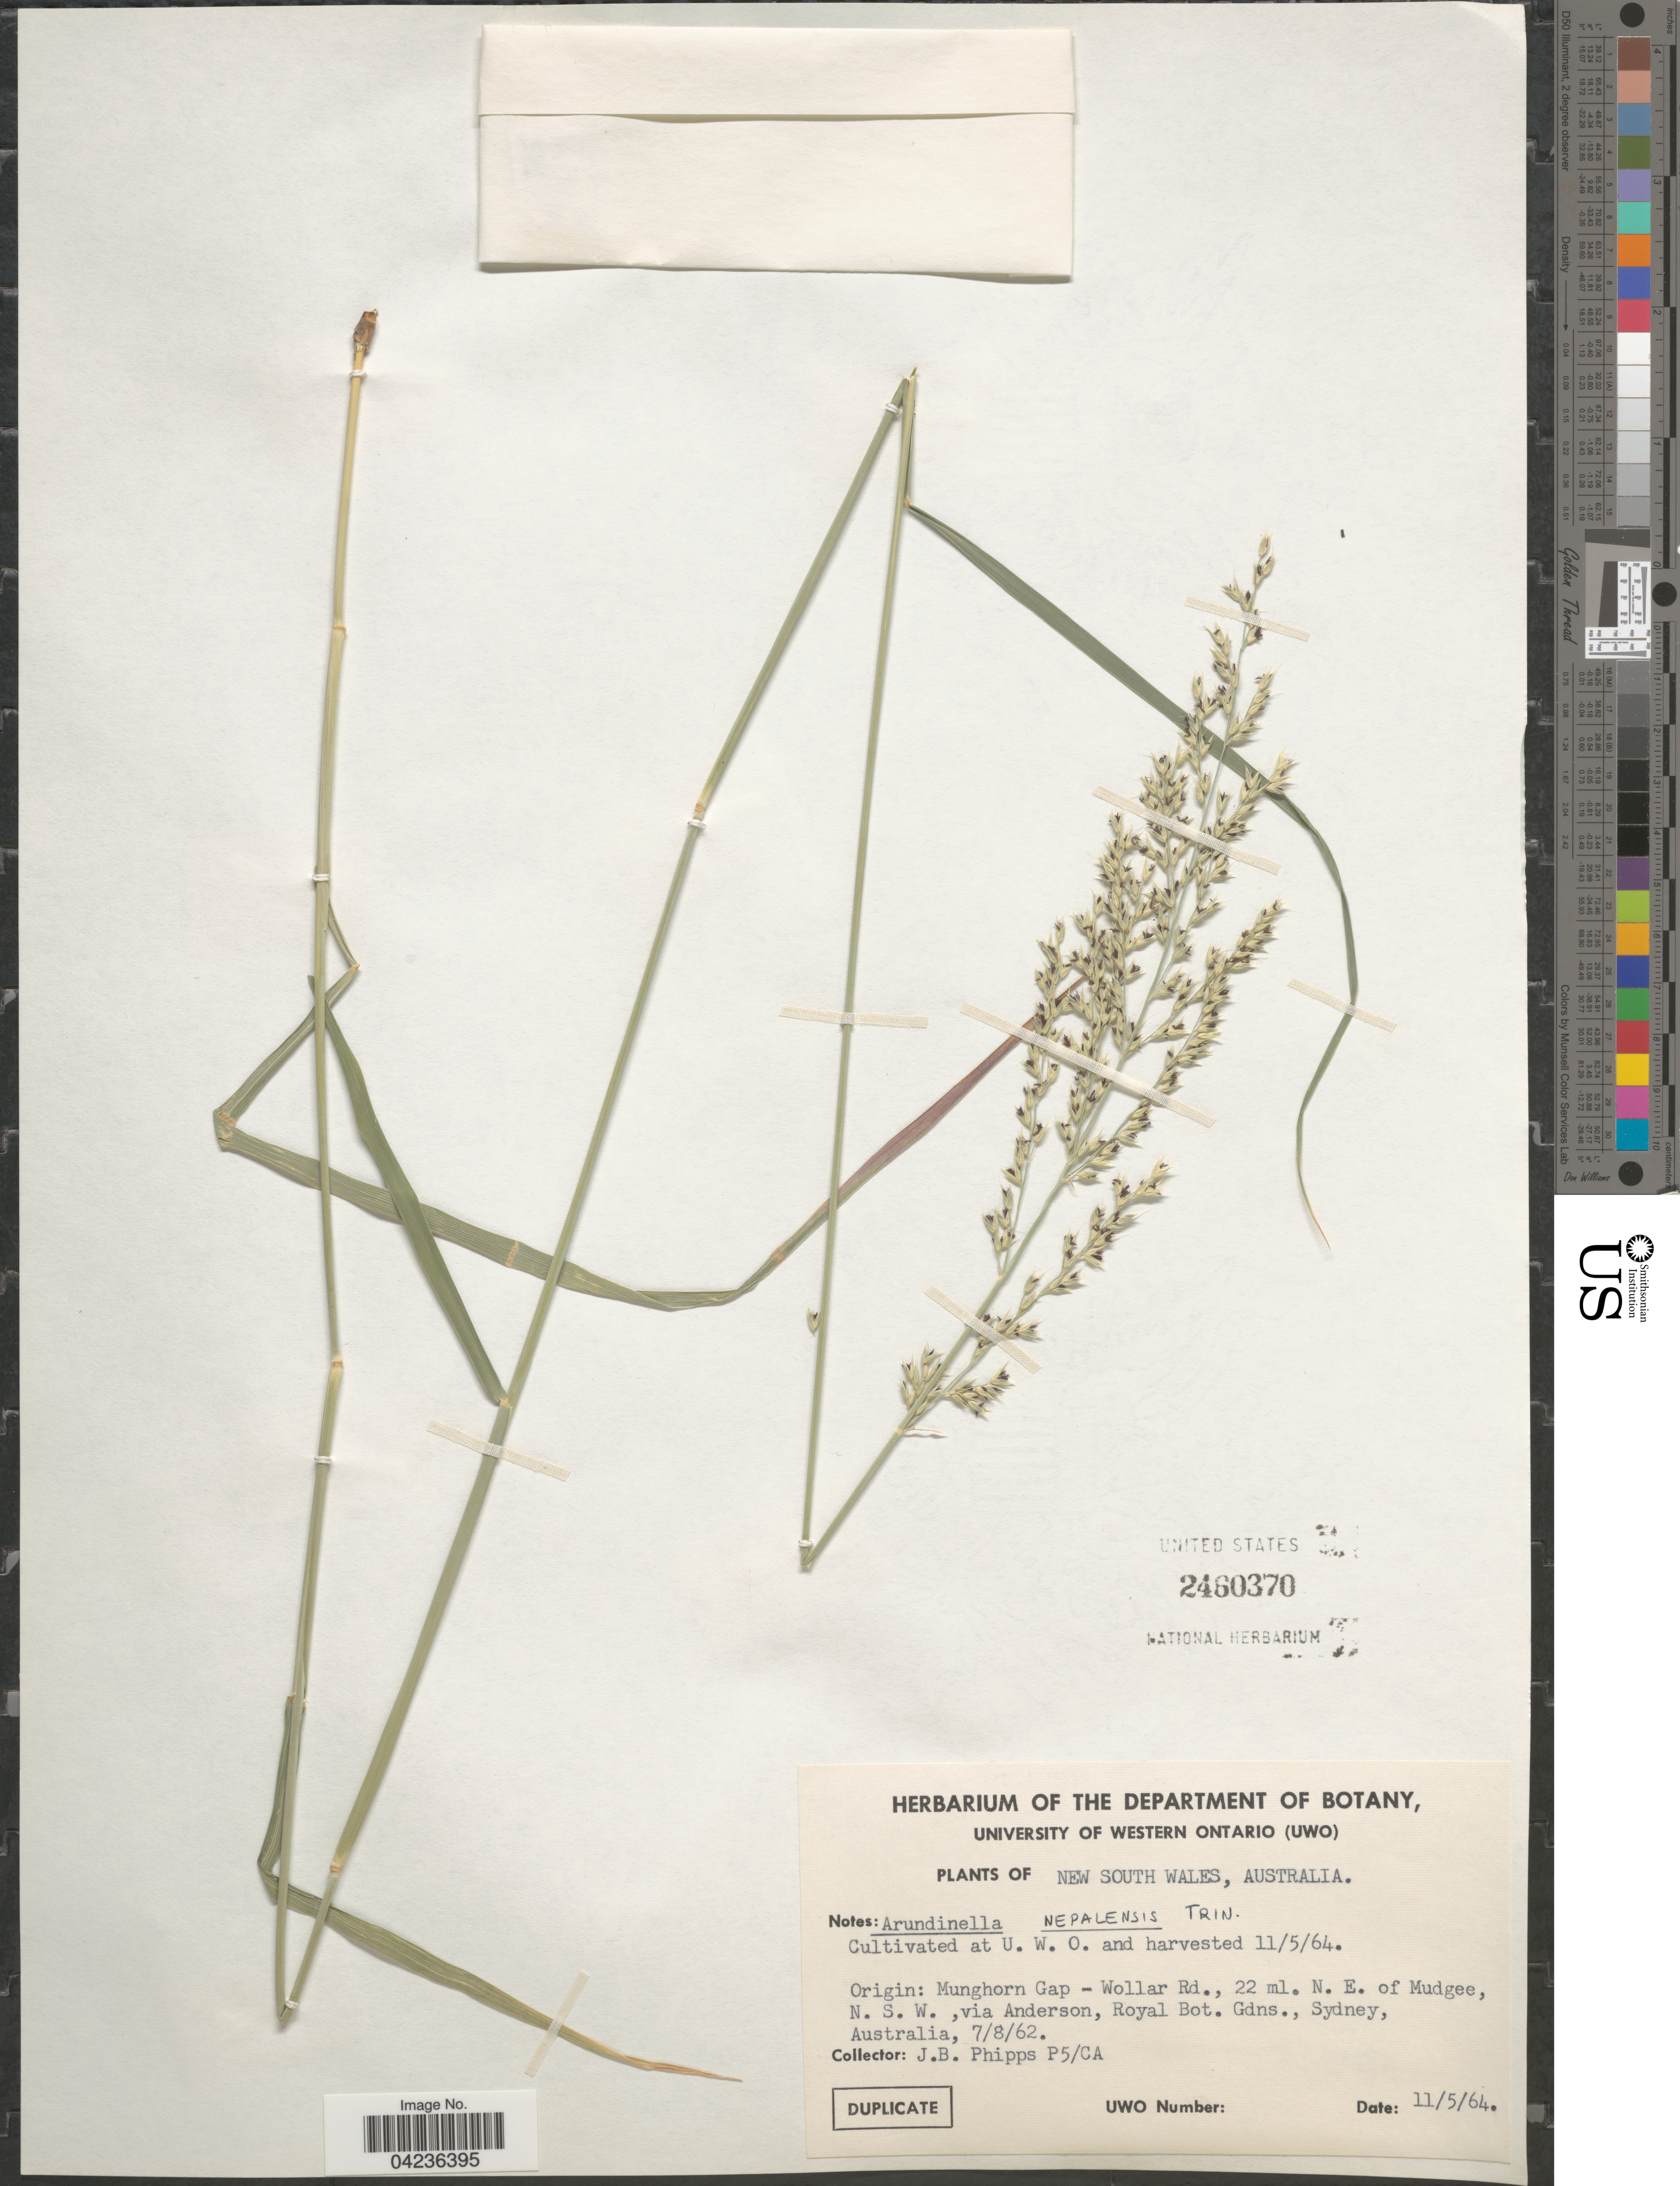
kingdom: Plantae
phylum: Tracheophyta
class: Liliopsida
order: Poales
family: Poaceae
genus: Arundinella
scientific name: Arundinella nepalensis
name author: Trin.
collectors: J. Phipps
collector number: P5/CA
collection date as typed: Transcribed d/m/y: 11/5/64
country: Canada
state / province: Ontario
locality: At U. W. O. and harvested 11/5/64.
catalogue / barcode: US 2460370